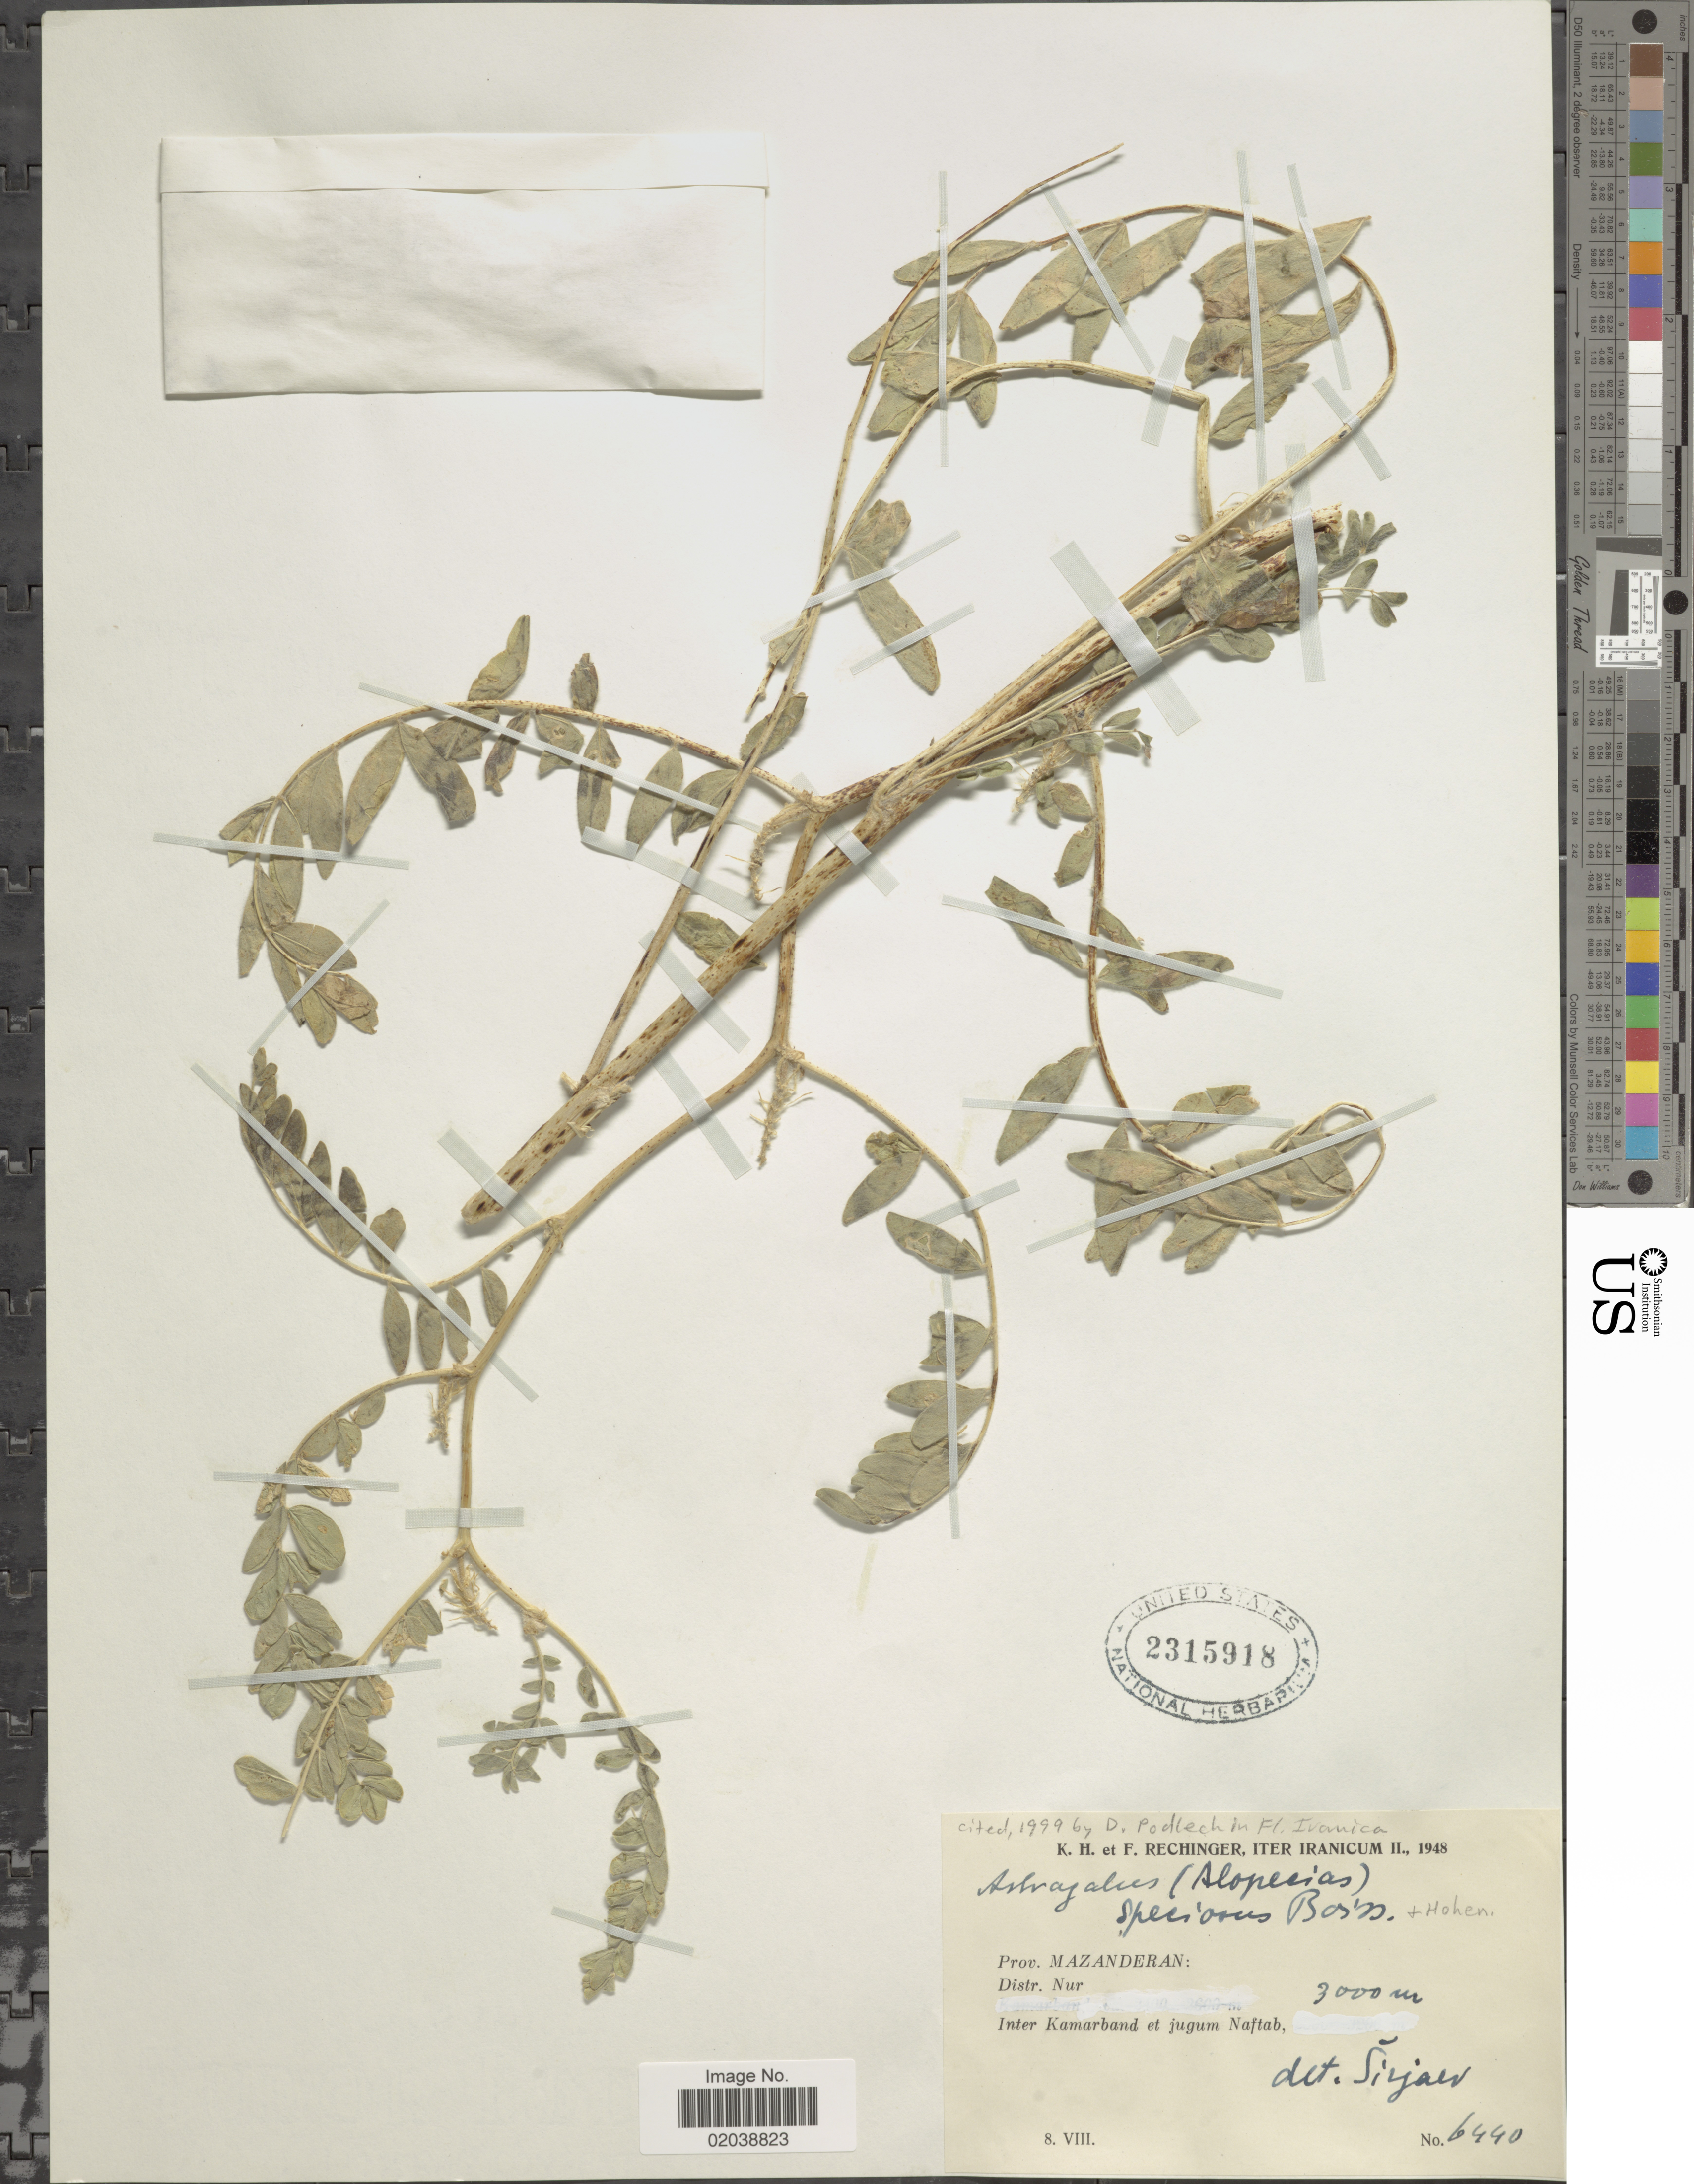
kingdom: Plantae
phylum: Tracheophyta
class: Magnoliopsida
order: Fabales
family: Fabaceae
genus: Astragalus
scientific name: Astragalus speciosus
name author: Boiss. & Hohen.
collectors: K. H. Rechinger & F. Rechinger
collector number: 6440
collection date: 1948-08-08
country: Iran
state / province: Mazandaran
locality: Prov. Mazanderan, Distr.Nur, Inter Kamarband et Jugum Naftab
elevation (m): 3000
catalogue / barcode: US 2315918